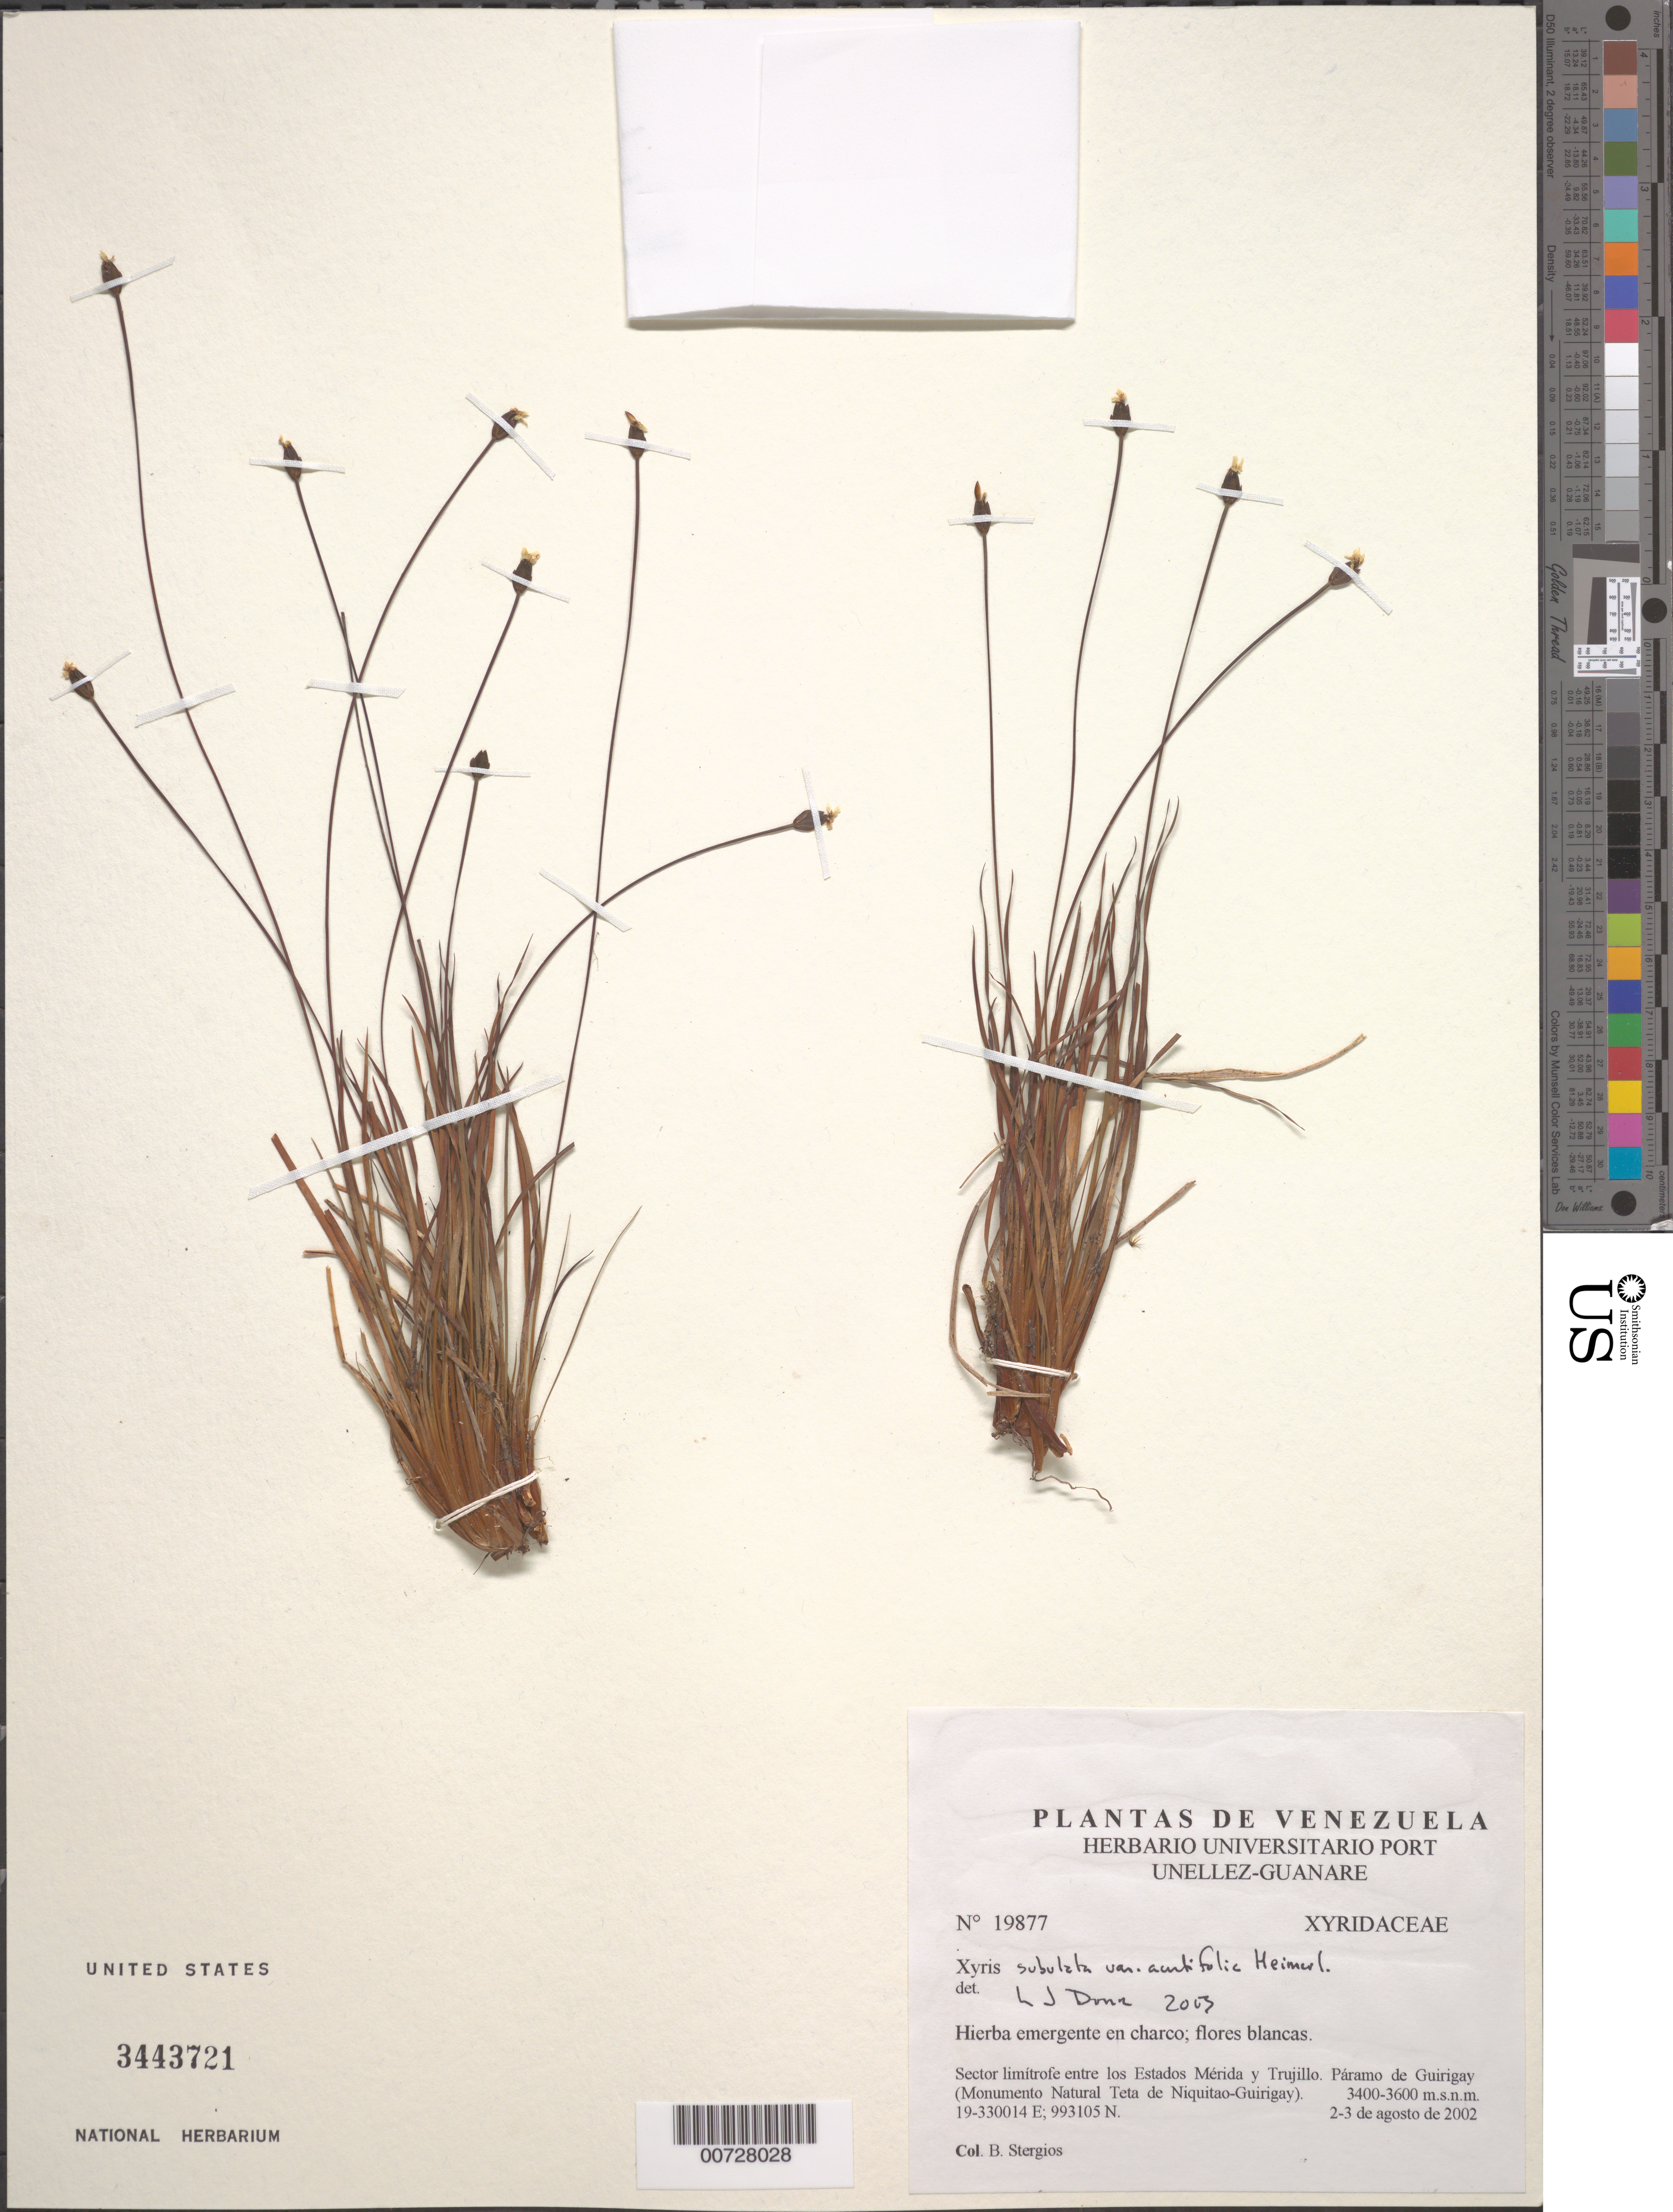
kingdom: Plantae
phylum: Tracheophyta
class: Liliopsida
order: Poales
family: Xyridaceae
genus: Xyris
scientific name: Xyris subulata var. acutifolia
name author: Ruiz & Pav.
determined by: Dorr, L. J., (BOT), Smithsonian Institution - National Museum of Natural History (UNITED STATES)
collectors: B. G. Stergios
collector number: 19877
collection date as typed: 02 Aug 2002 to 03 Aug 2003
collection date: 2002-08-02/2003-08-03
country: Venezuela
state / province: Trujillo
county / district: Boconó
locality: Páramo de Guirigay (Monumento Natural Teta de Niquitao-Guirigay). Sector limítrofe entre los Estados Mérida y Trujillo.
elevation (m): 3400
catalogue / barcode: US 3443721